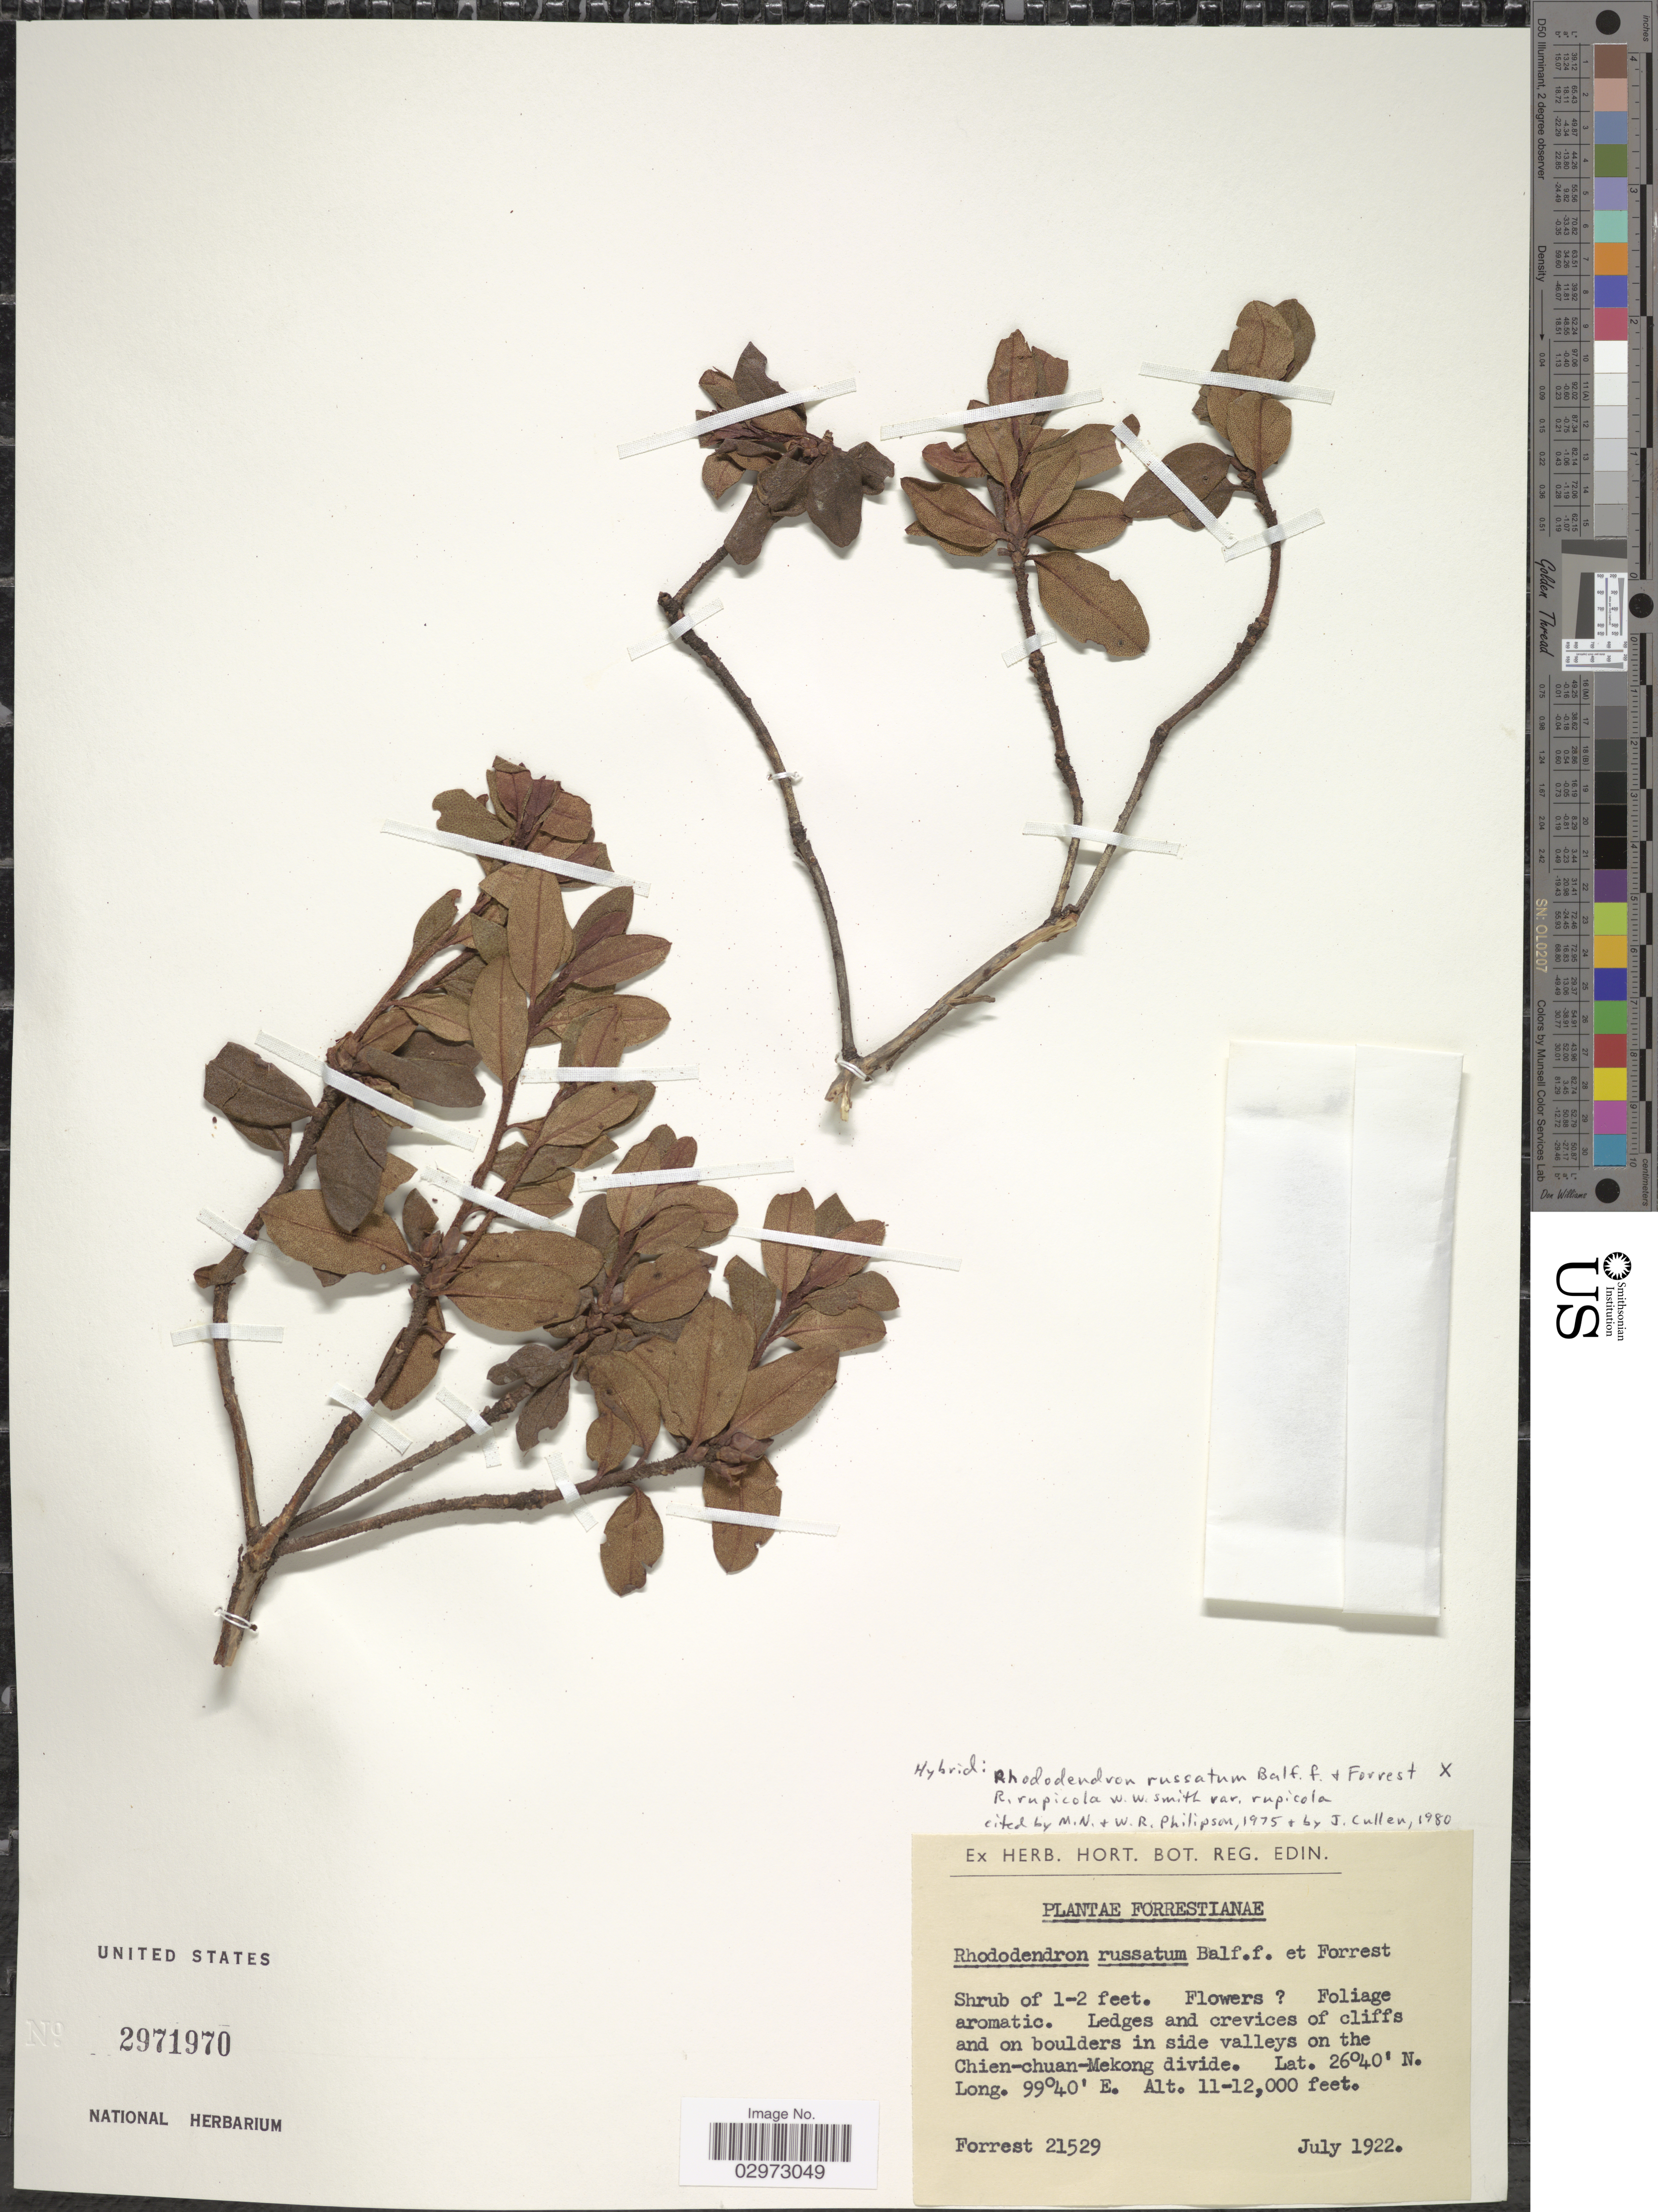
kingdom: Plantae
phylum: Tracheophyta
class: Magnoliopsida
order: Ericales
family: Ericaceae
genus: Rhododendron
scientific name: Rhododendron russatum x R. rupicola W.W. Sm.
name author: Balf. f. & Forrest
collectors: -. Forrest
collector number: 21529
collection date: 1922-07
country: China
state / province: Yunnan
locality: In side valleys on the Chien-chuan-Mekong divide.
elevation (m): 3353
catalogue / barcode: US 2971970